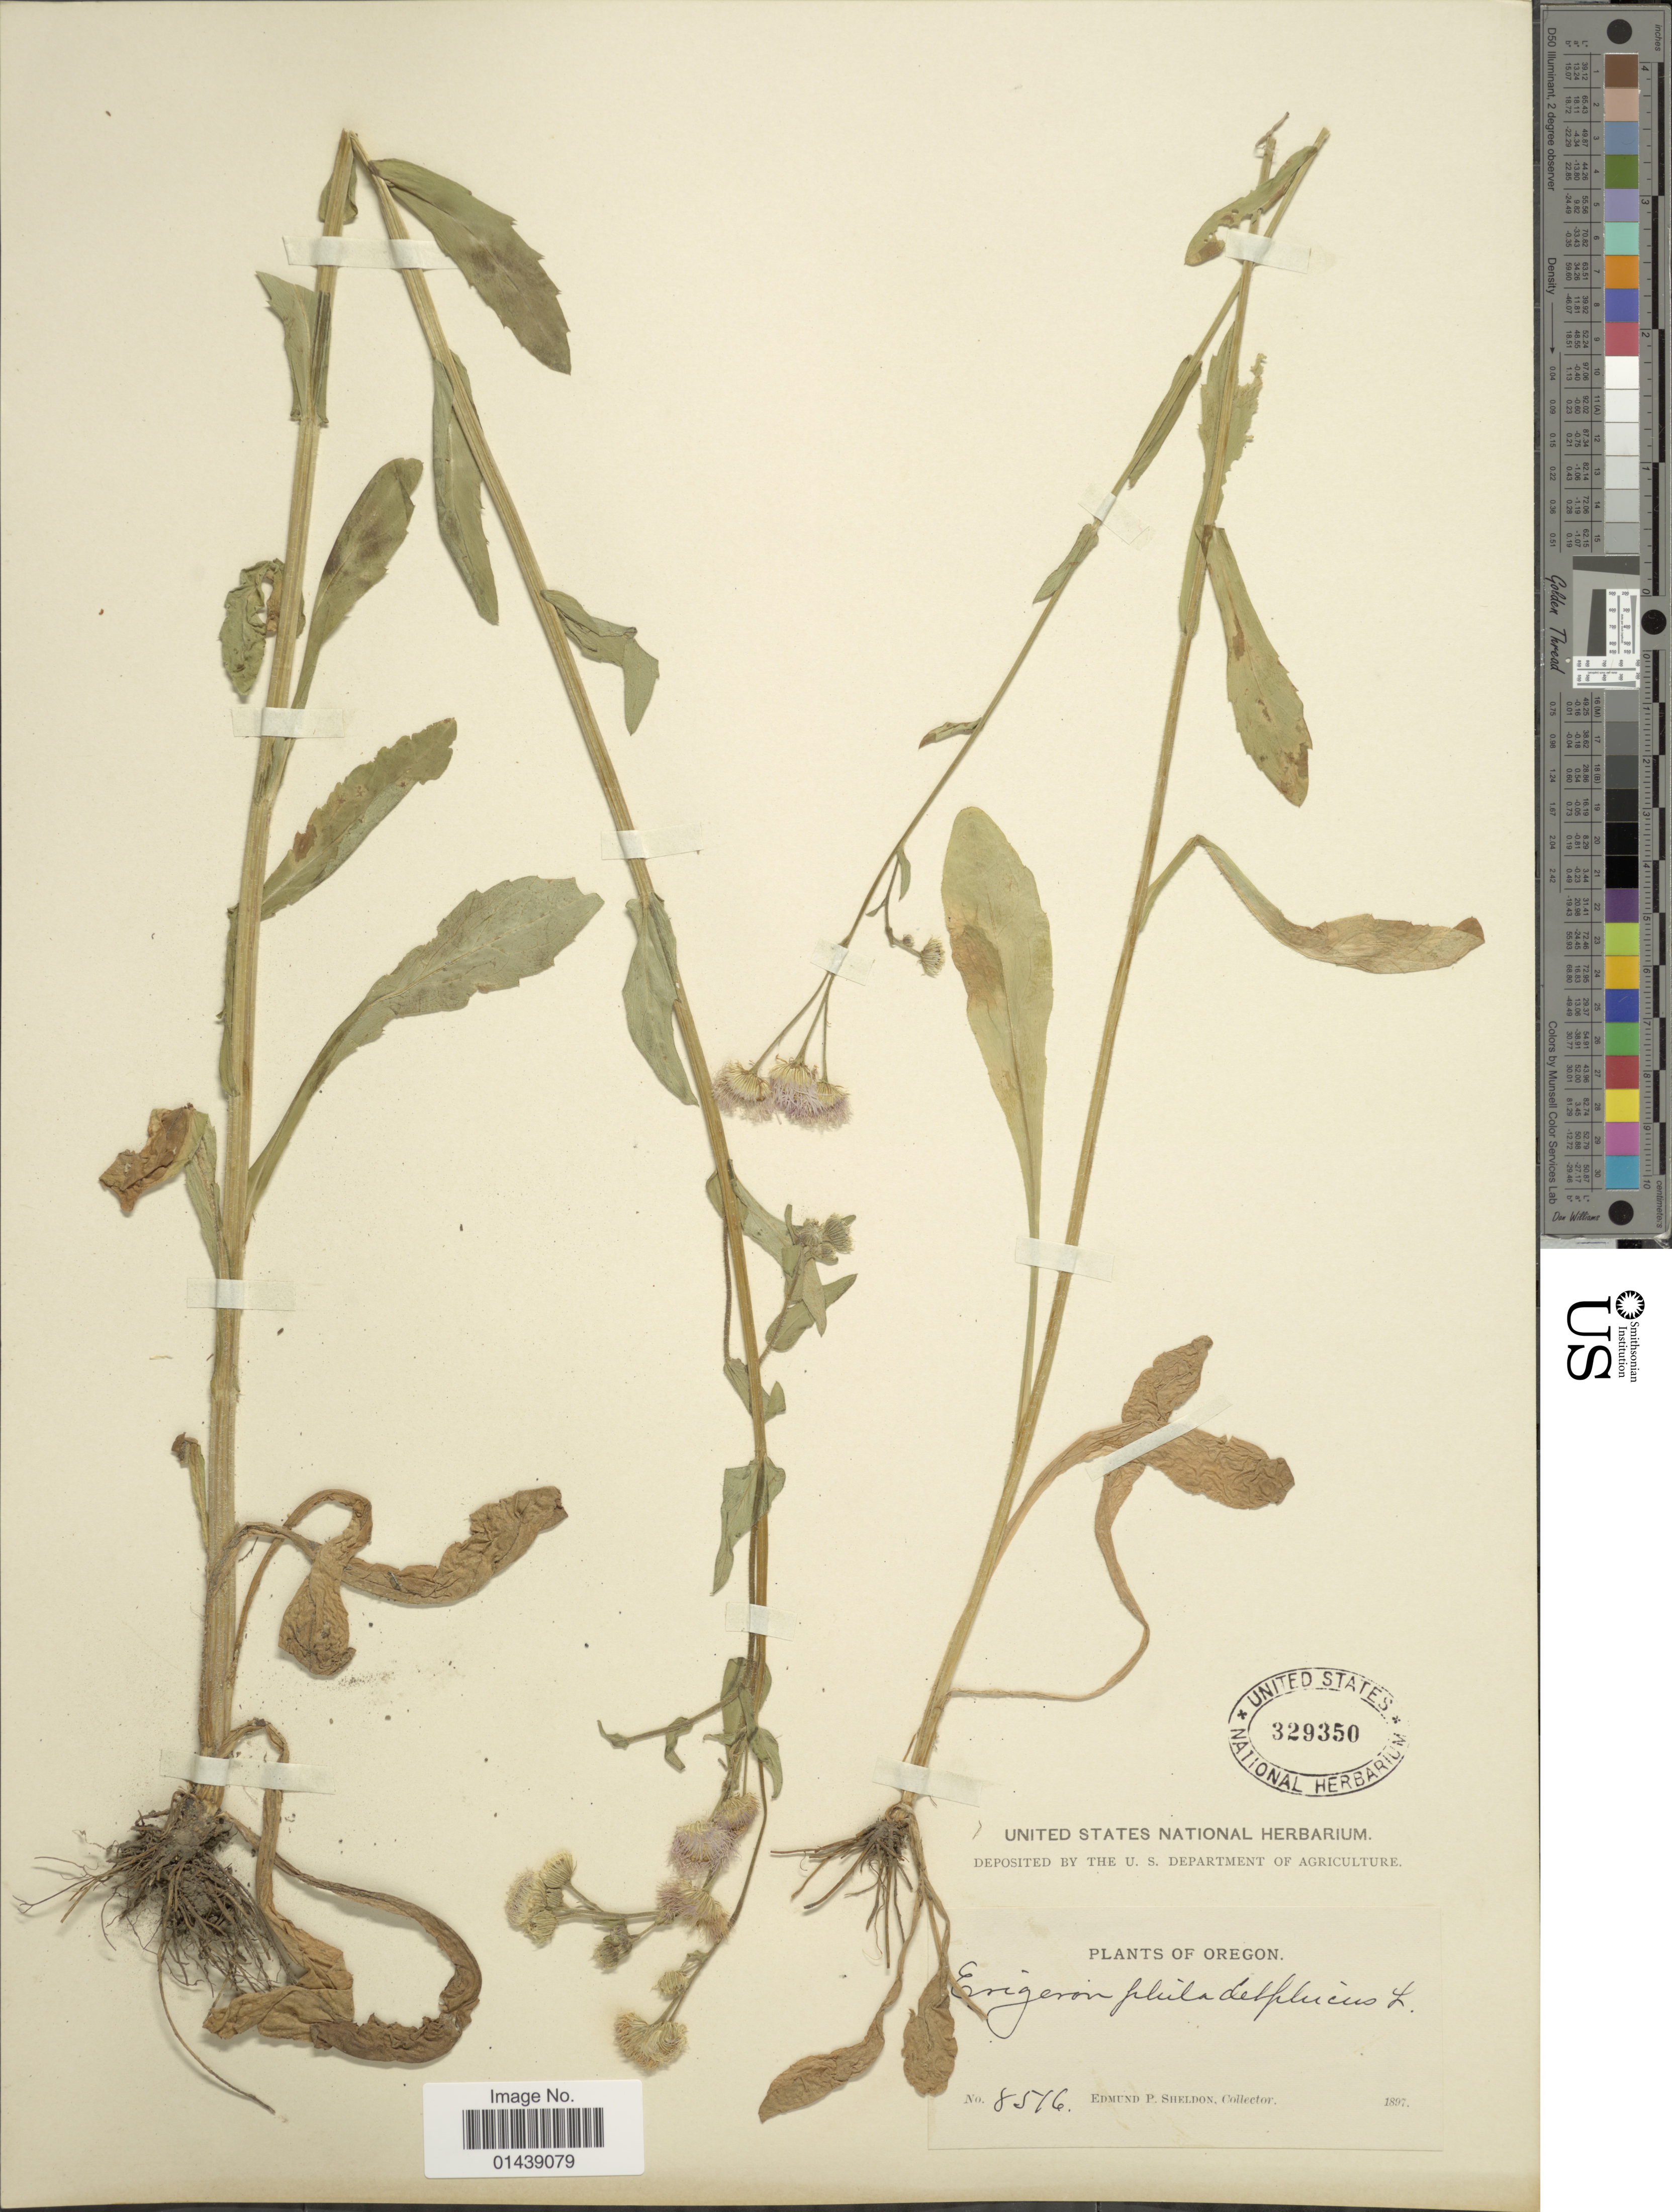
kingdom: Plantae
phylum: Tracheophyta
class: Magnoliopsida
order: Asterales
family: Asteraceae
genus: Erigeron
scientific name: Erigeron philadelphicus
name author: L.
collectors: E. P. Sheldon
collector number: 8516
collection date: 1897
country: United States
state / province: Oregon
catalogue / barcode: US 329350